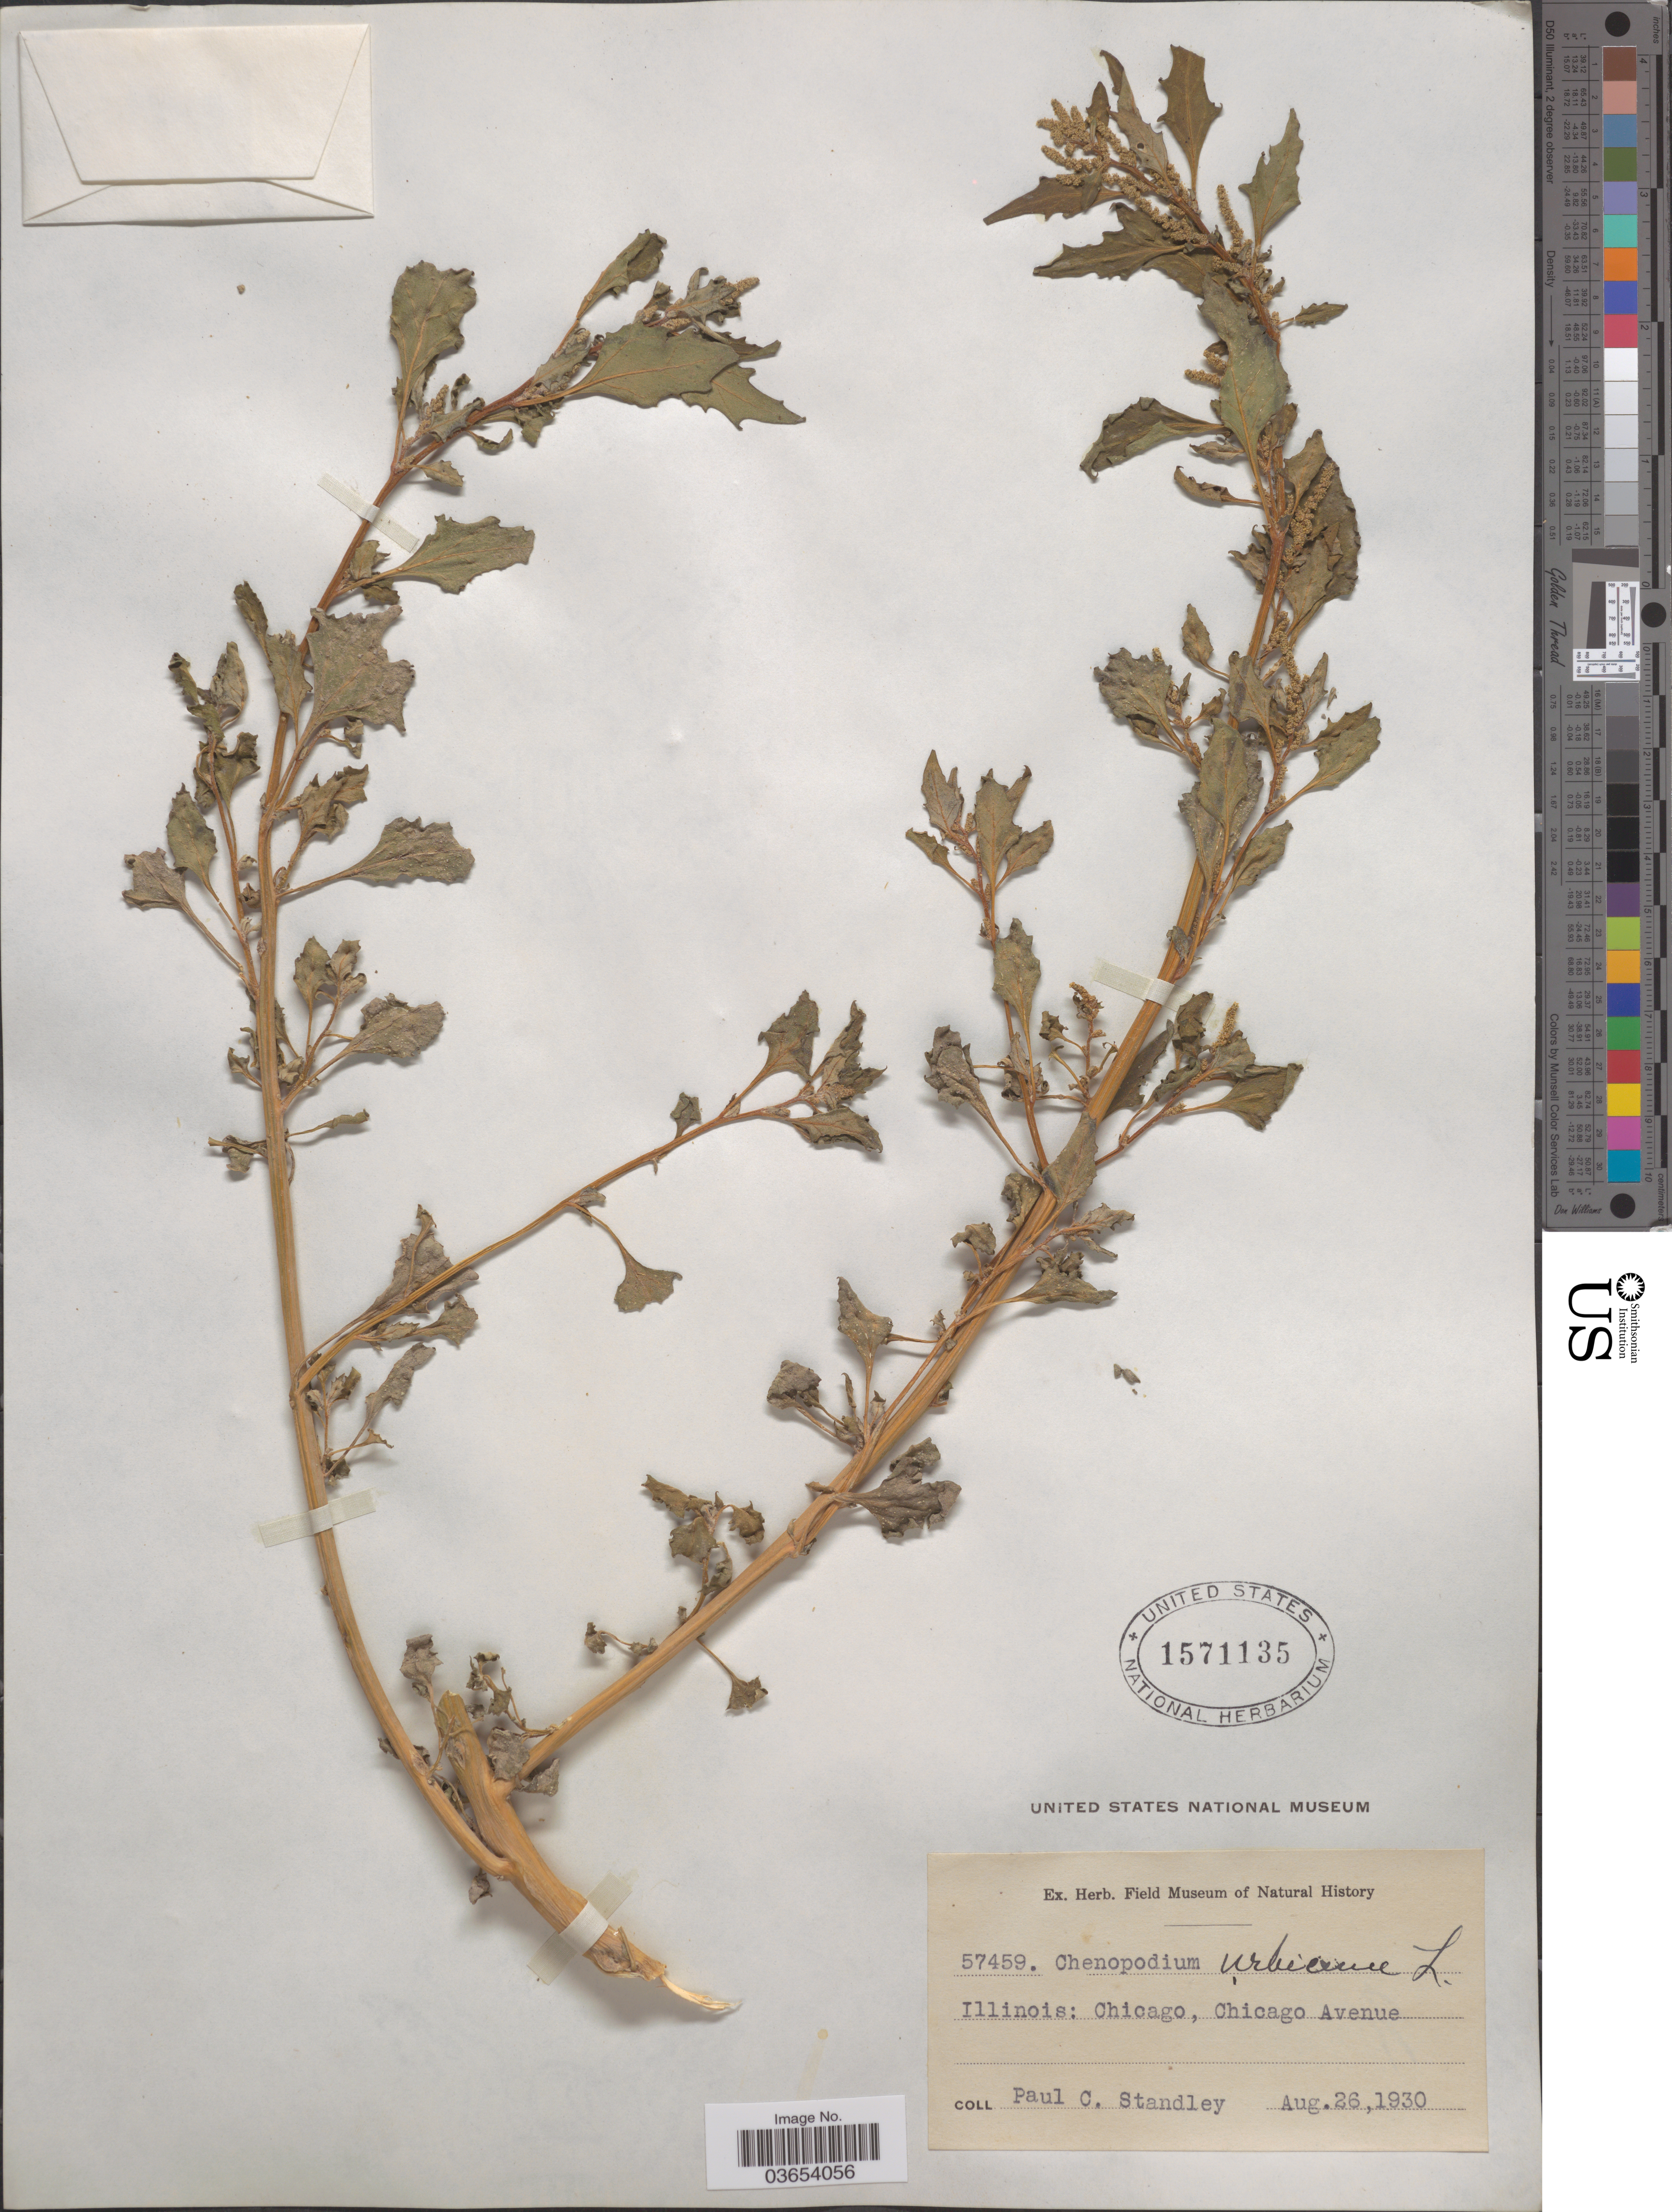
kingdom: Plantae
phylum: Tracheophyta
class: Magnoliopsida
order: Caryophyllales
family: Amaranthaceae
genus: Chenopodium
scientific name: Chenopodium urbicum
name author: L.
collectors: P. C. Standley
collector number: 57459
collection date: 1930-08-26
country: United States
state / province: Illinois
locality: Chicago, Chicago Avenue.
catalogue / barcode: US 1571135